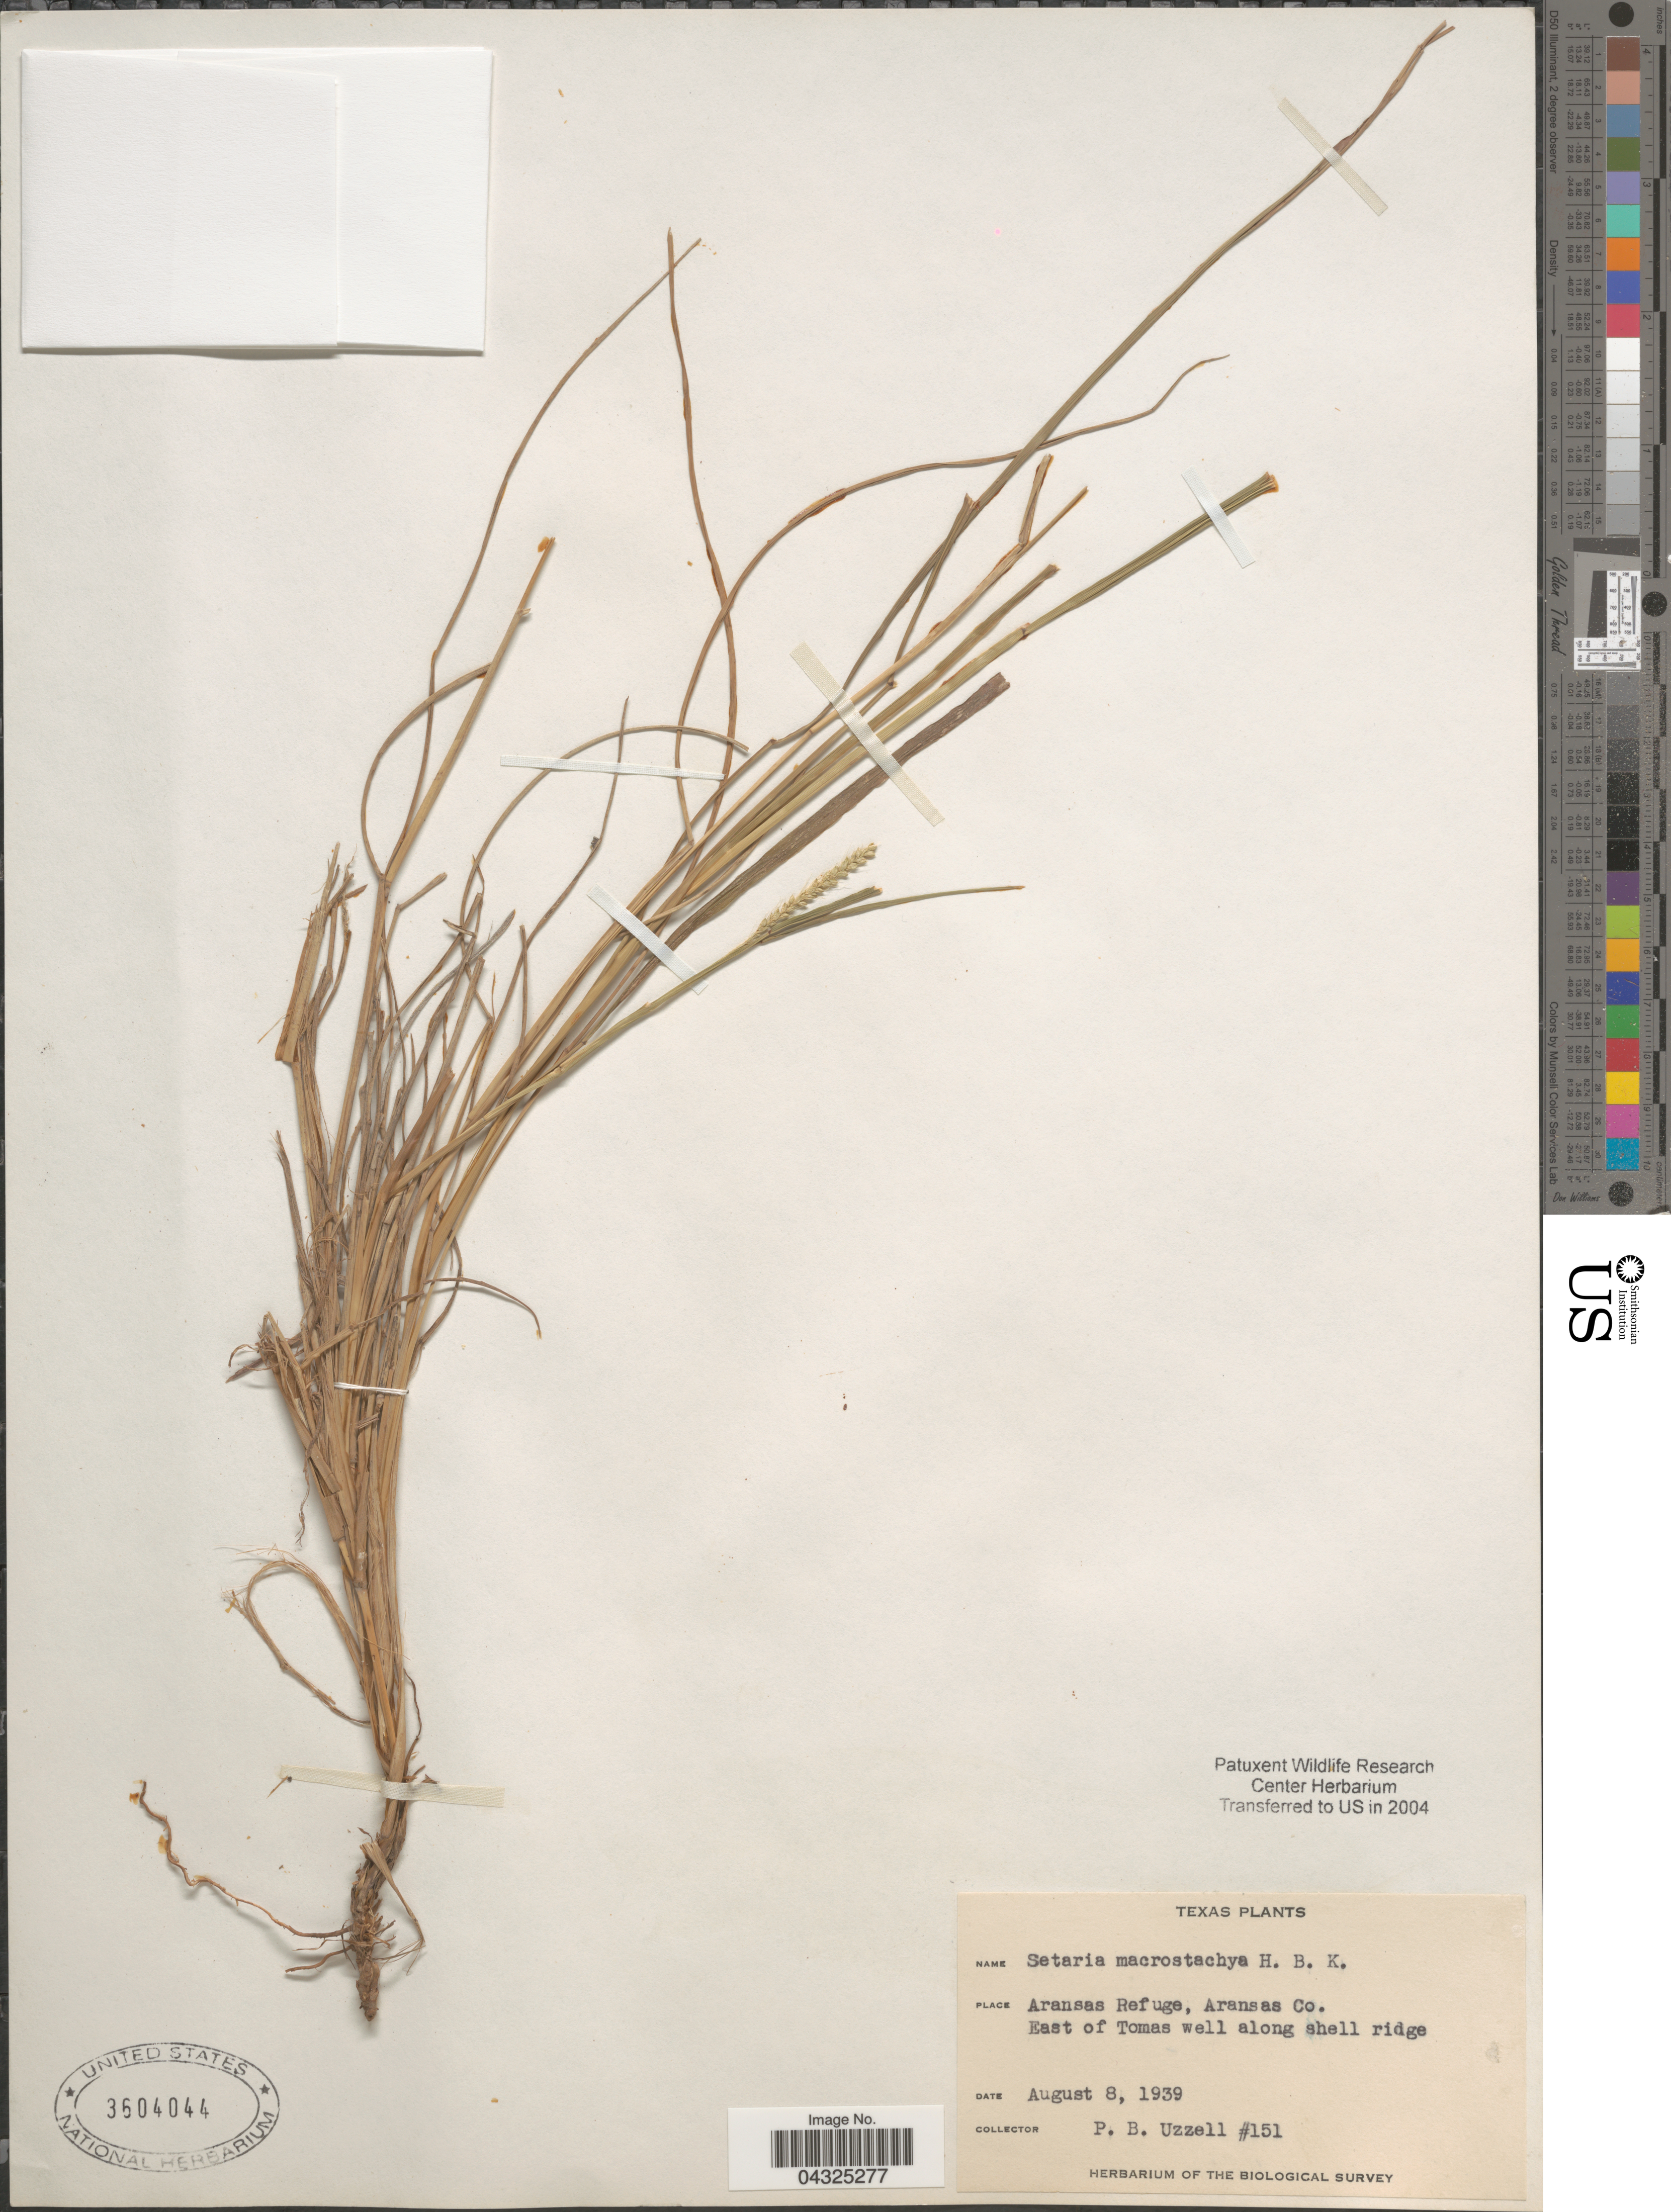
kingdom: Plantae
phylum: Tracheophyta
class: Liliopsida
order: Poales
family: Poaceae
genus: Setaria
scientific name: Setaria macrostachya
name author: Kunth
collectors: P. Uzzell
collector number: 151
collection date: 1939-08-08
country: United States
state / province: Texas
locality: Aransas Refuge, Aransas Co. East of Tomas well along shell ridge. Biological Survey.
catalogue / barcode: US 3604044